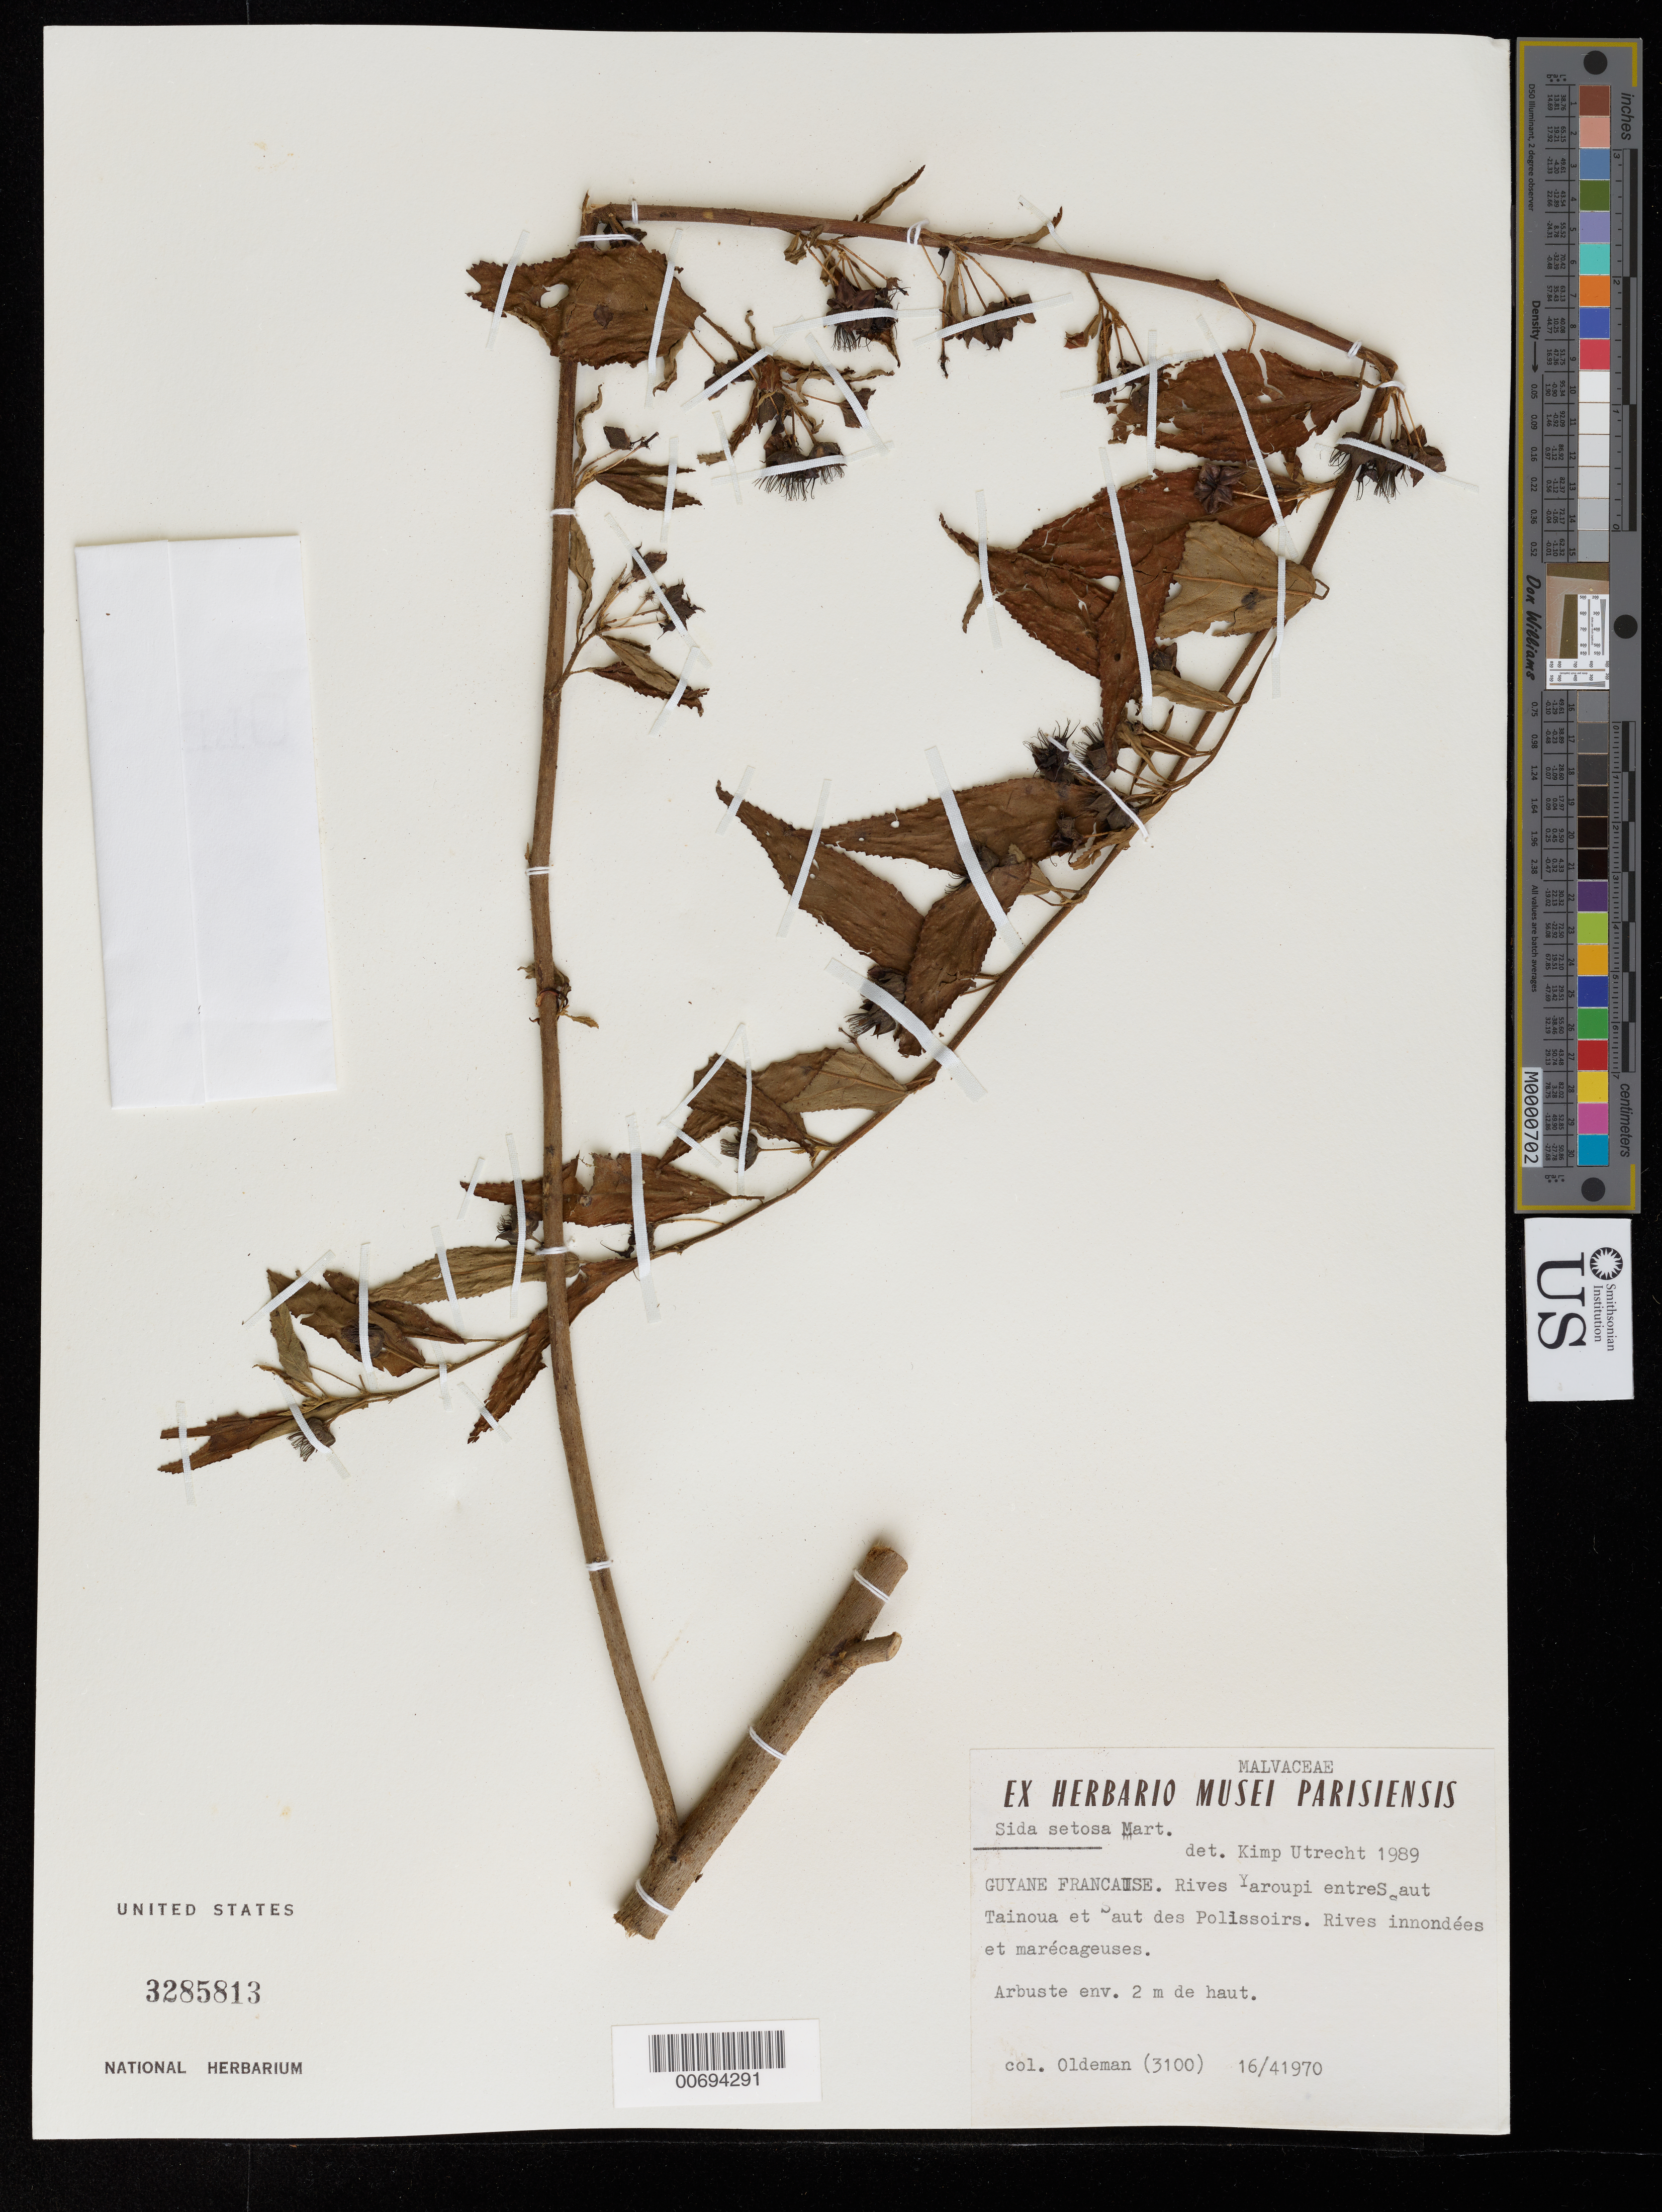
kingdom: Plantae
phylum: Tracheophyta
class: Magnoliopsida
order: Malvales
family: Malvaceae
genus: Sida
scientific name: Sida setosa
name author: Mart. ex Colla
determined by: Kimp, F. M. G. J.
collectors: R. Oldeman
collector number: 3100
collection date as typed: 16-Apr-70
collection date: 1970-04-16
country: French Guiana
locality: Rives Yaroupi entre Saut Tainoua & Saut des Polissoirs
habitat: Rives innondees et marécageuses.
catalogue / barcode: US 3285813